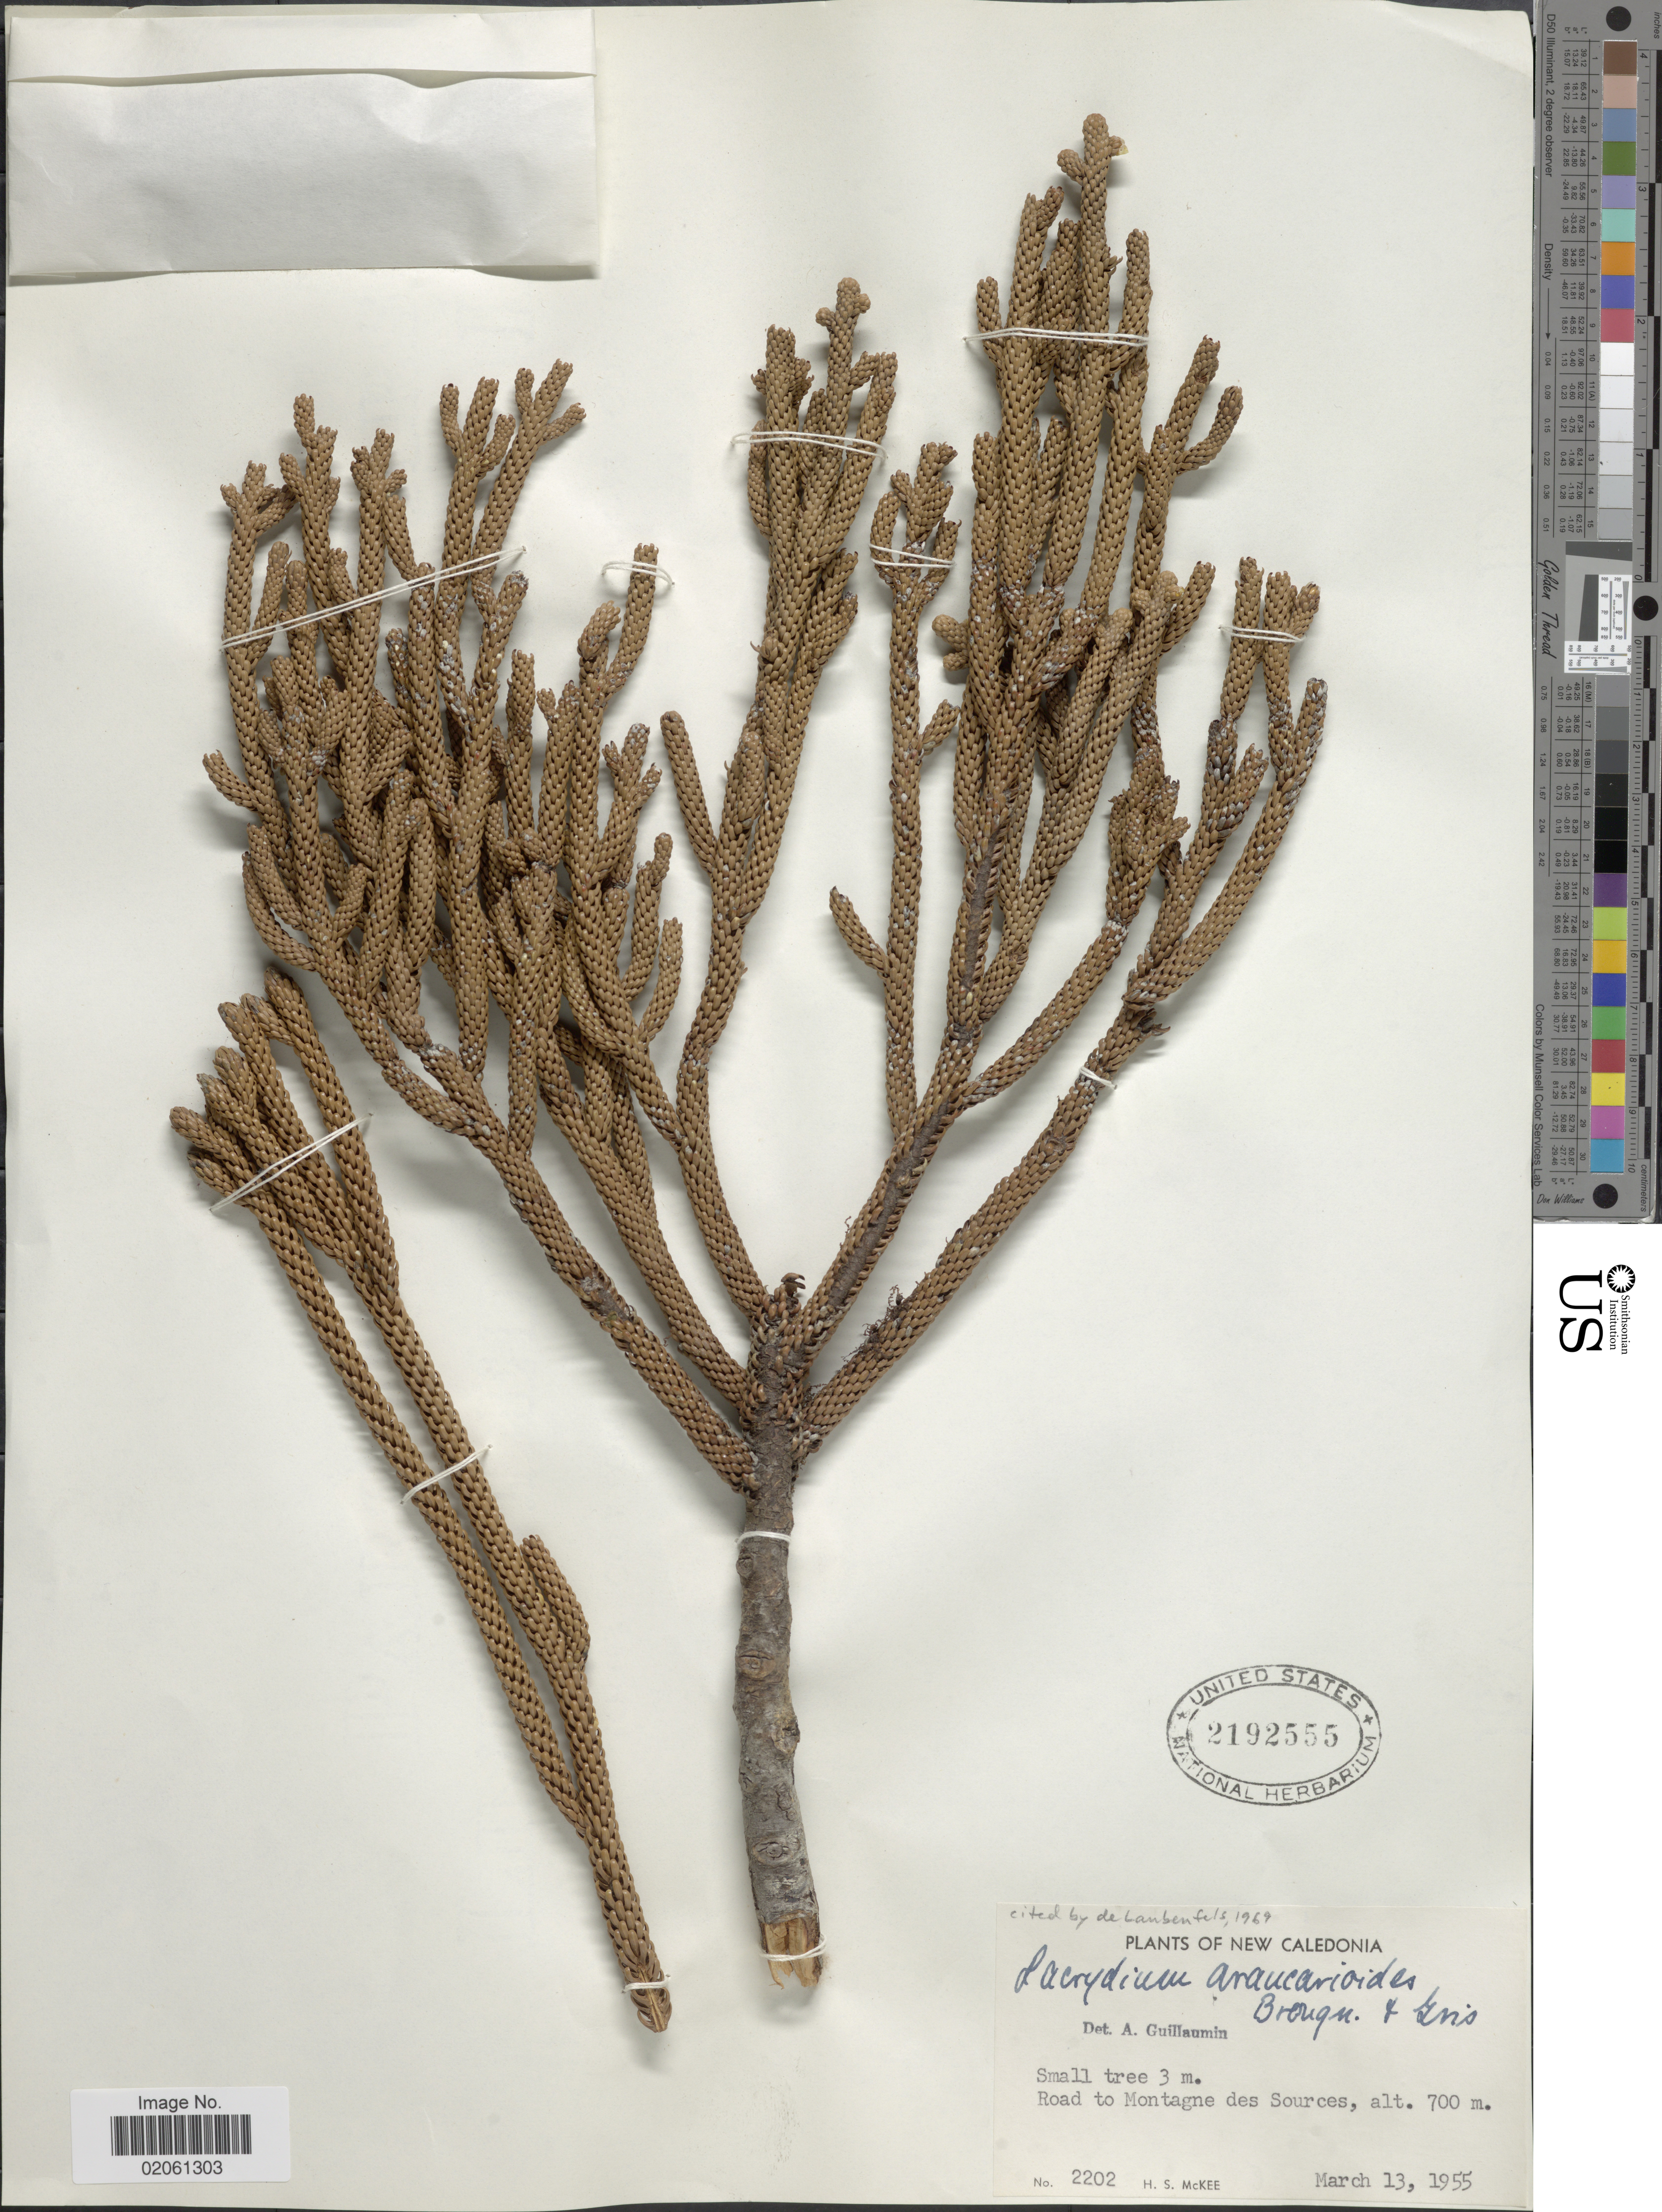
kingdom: Plantae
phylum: Tracheophyta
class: Ginkgoopsida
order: Ginkgoales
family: Ginkgoaceae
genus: Ginkgo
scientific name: Ginkgo biloba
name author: L.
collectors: H. S. McKee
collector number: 2202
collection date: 1955-03-13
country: New Caledonia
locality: Road to Montagne des Sources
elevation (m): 700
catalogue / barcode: US 2192555